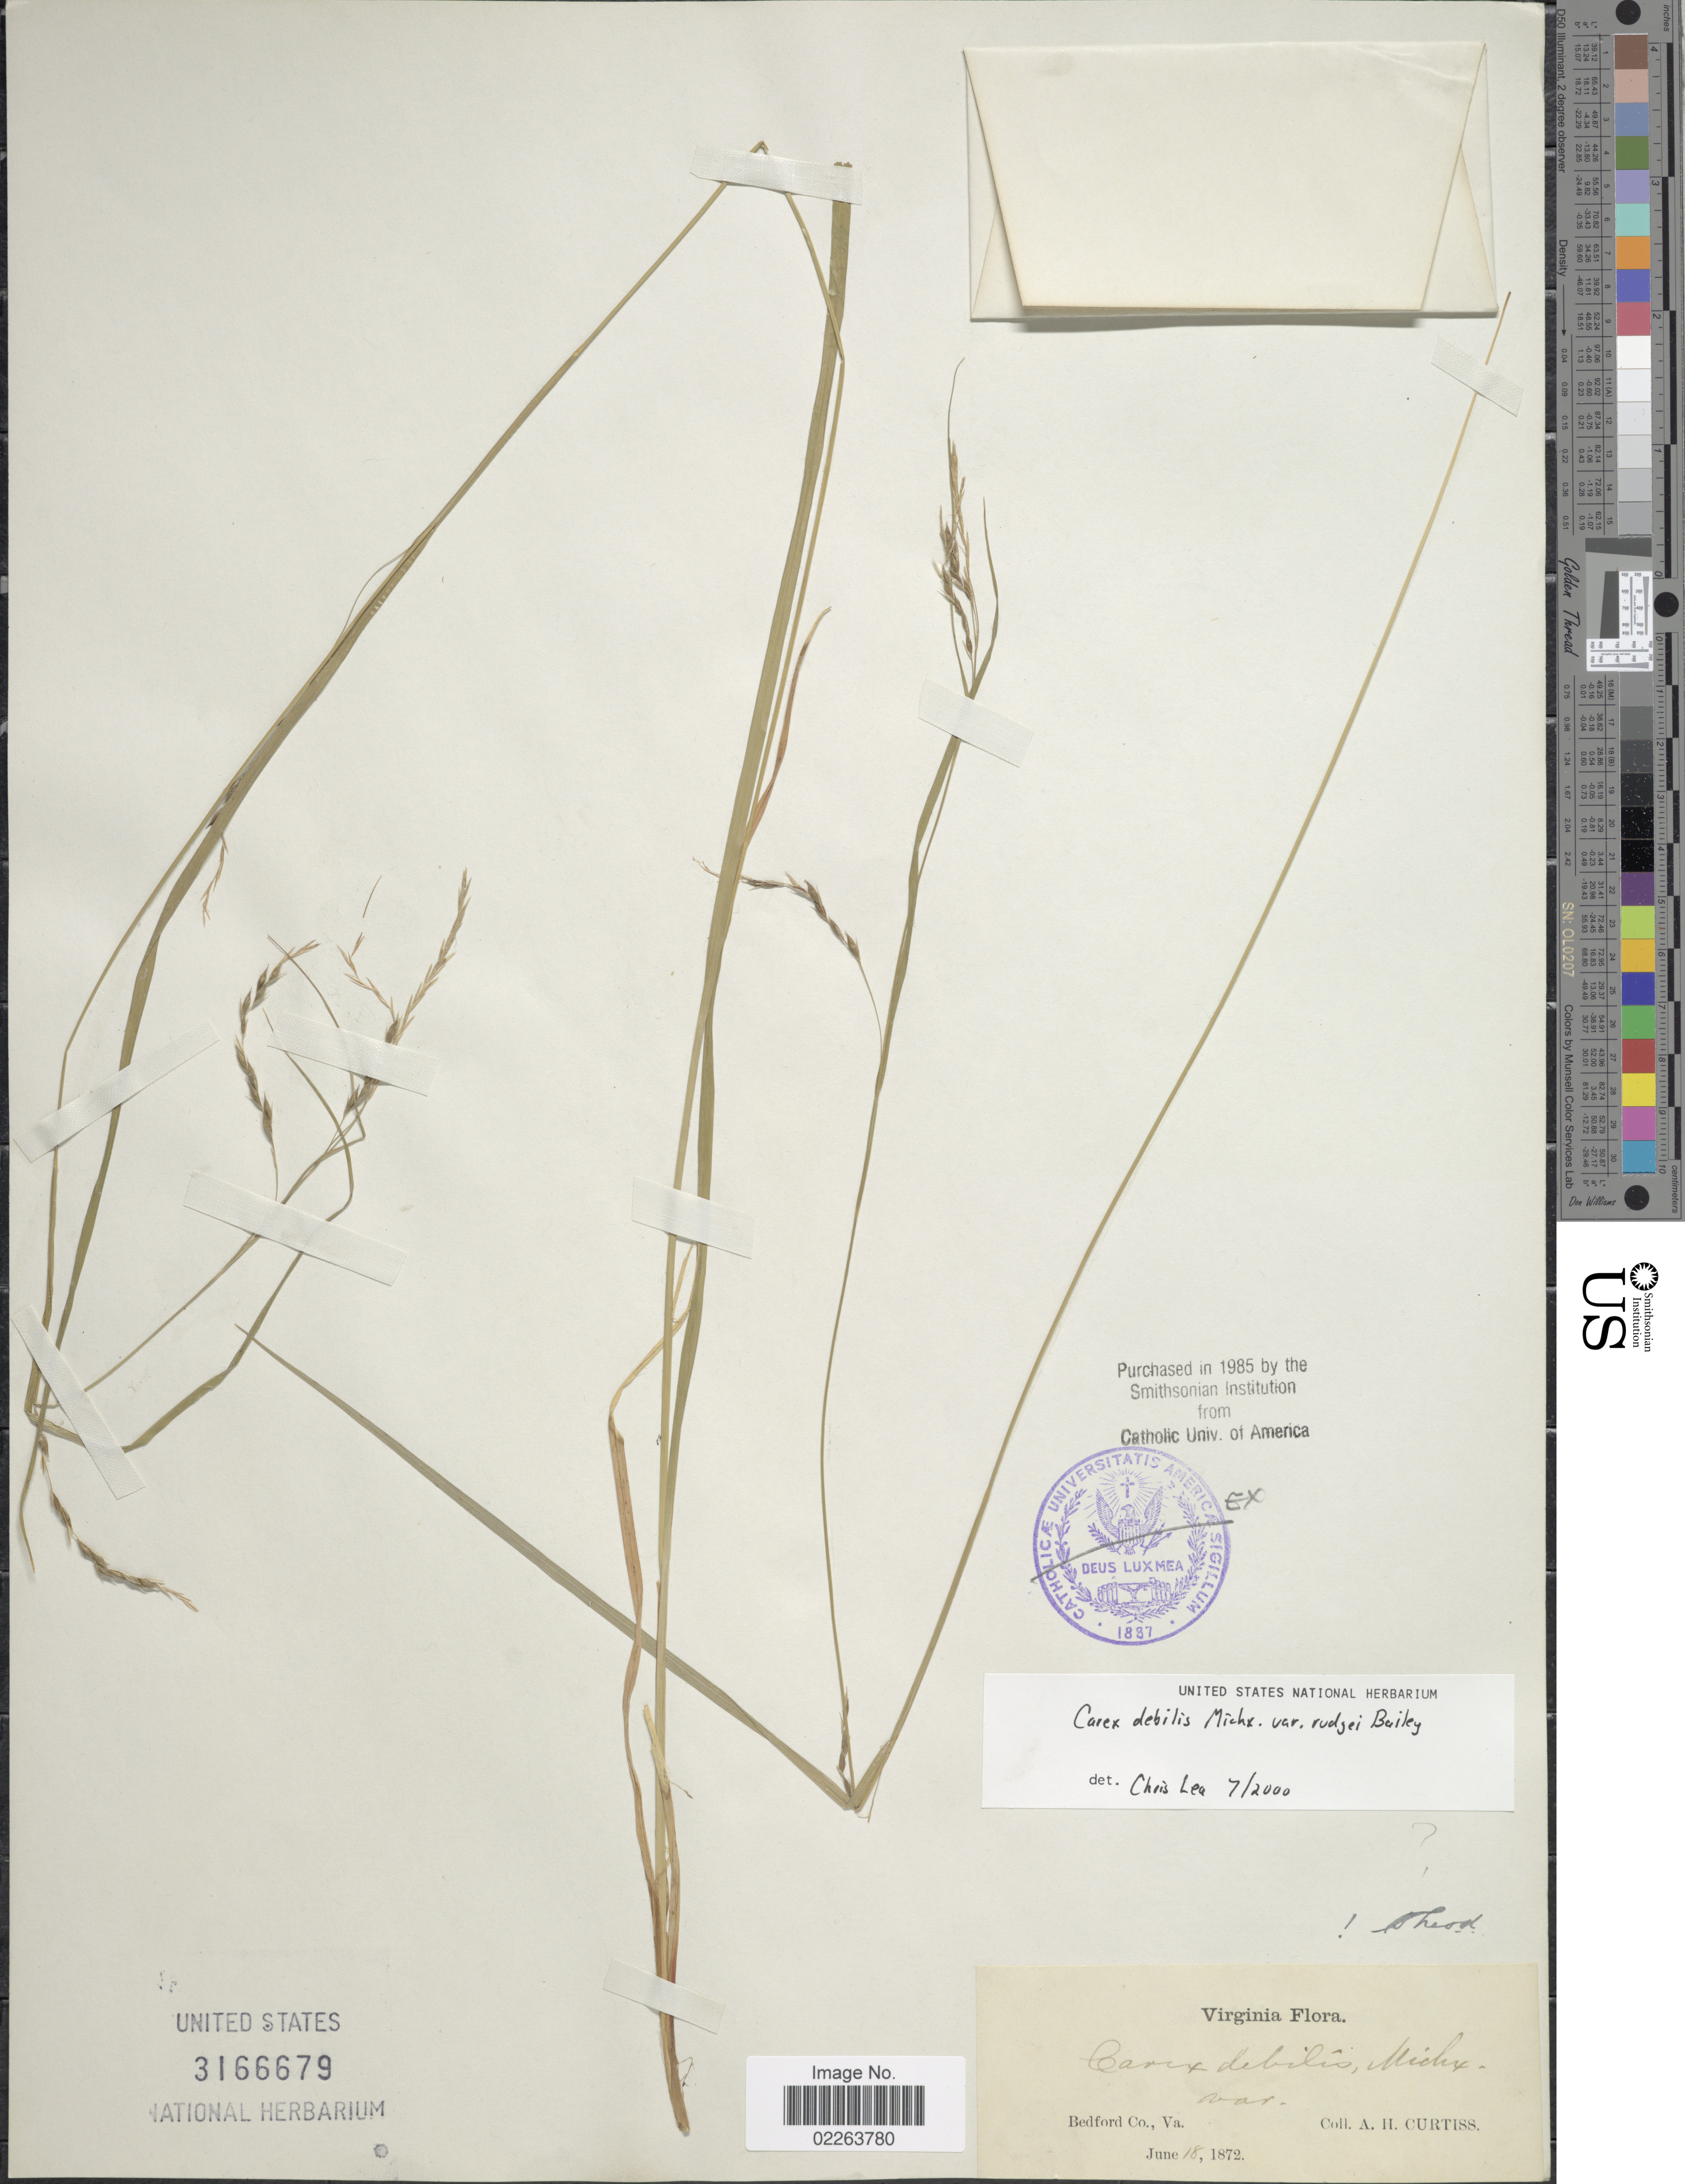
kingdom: Plantae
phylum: Tracheophyta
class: Liliopsida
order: Poales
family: Cyperaceae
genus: Carex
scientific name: Carex flexuosa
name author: Muhl. ex Willd.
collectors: A. H. Curtiss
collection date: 1872-06-18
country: United States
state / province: Virginia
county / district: Bedford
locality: Bedford Co.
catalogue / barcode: US 3166679